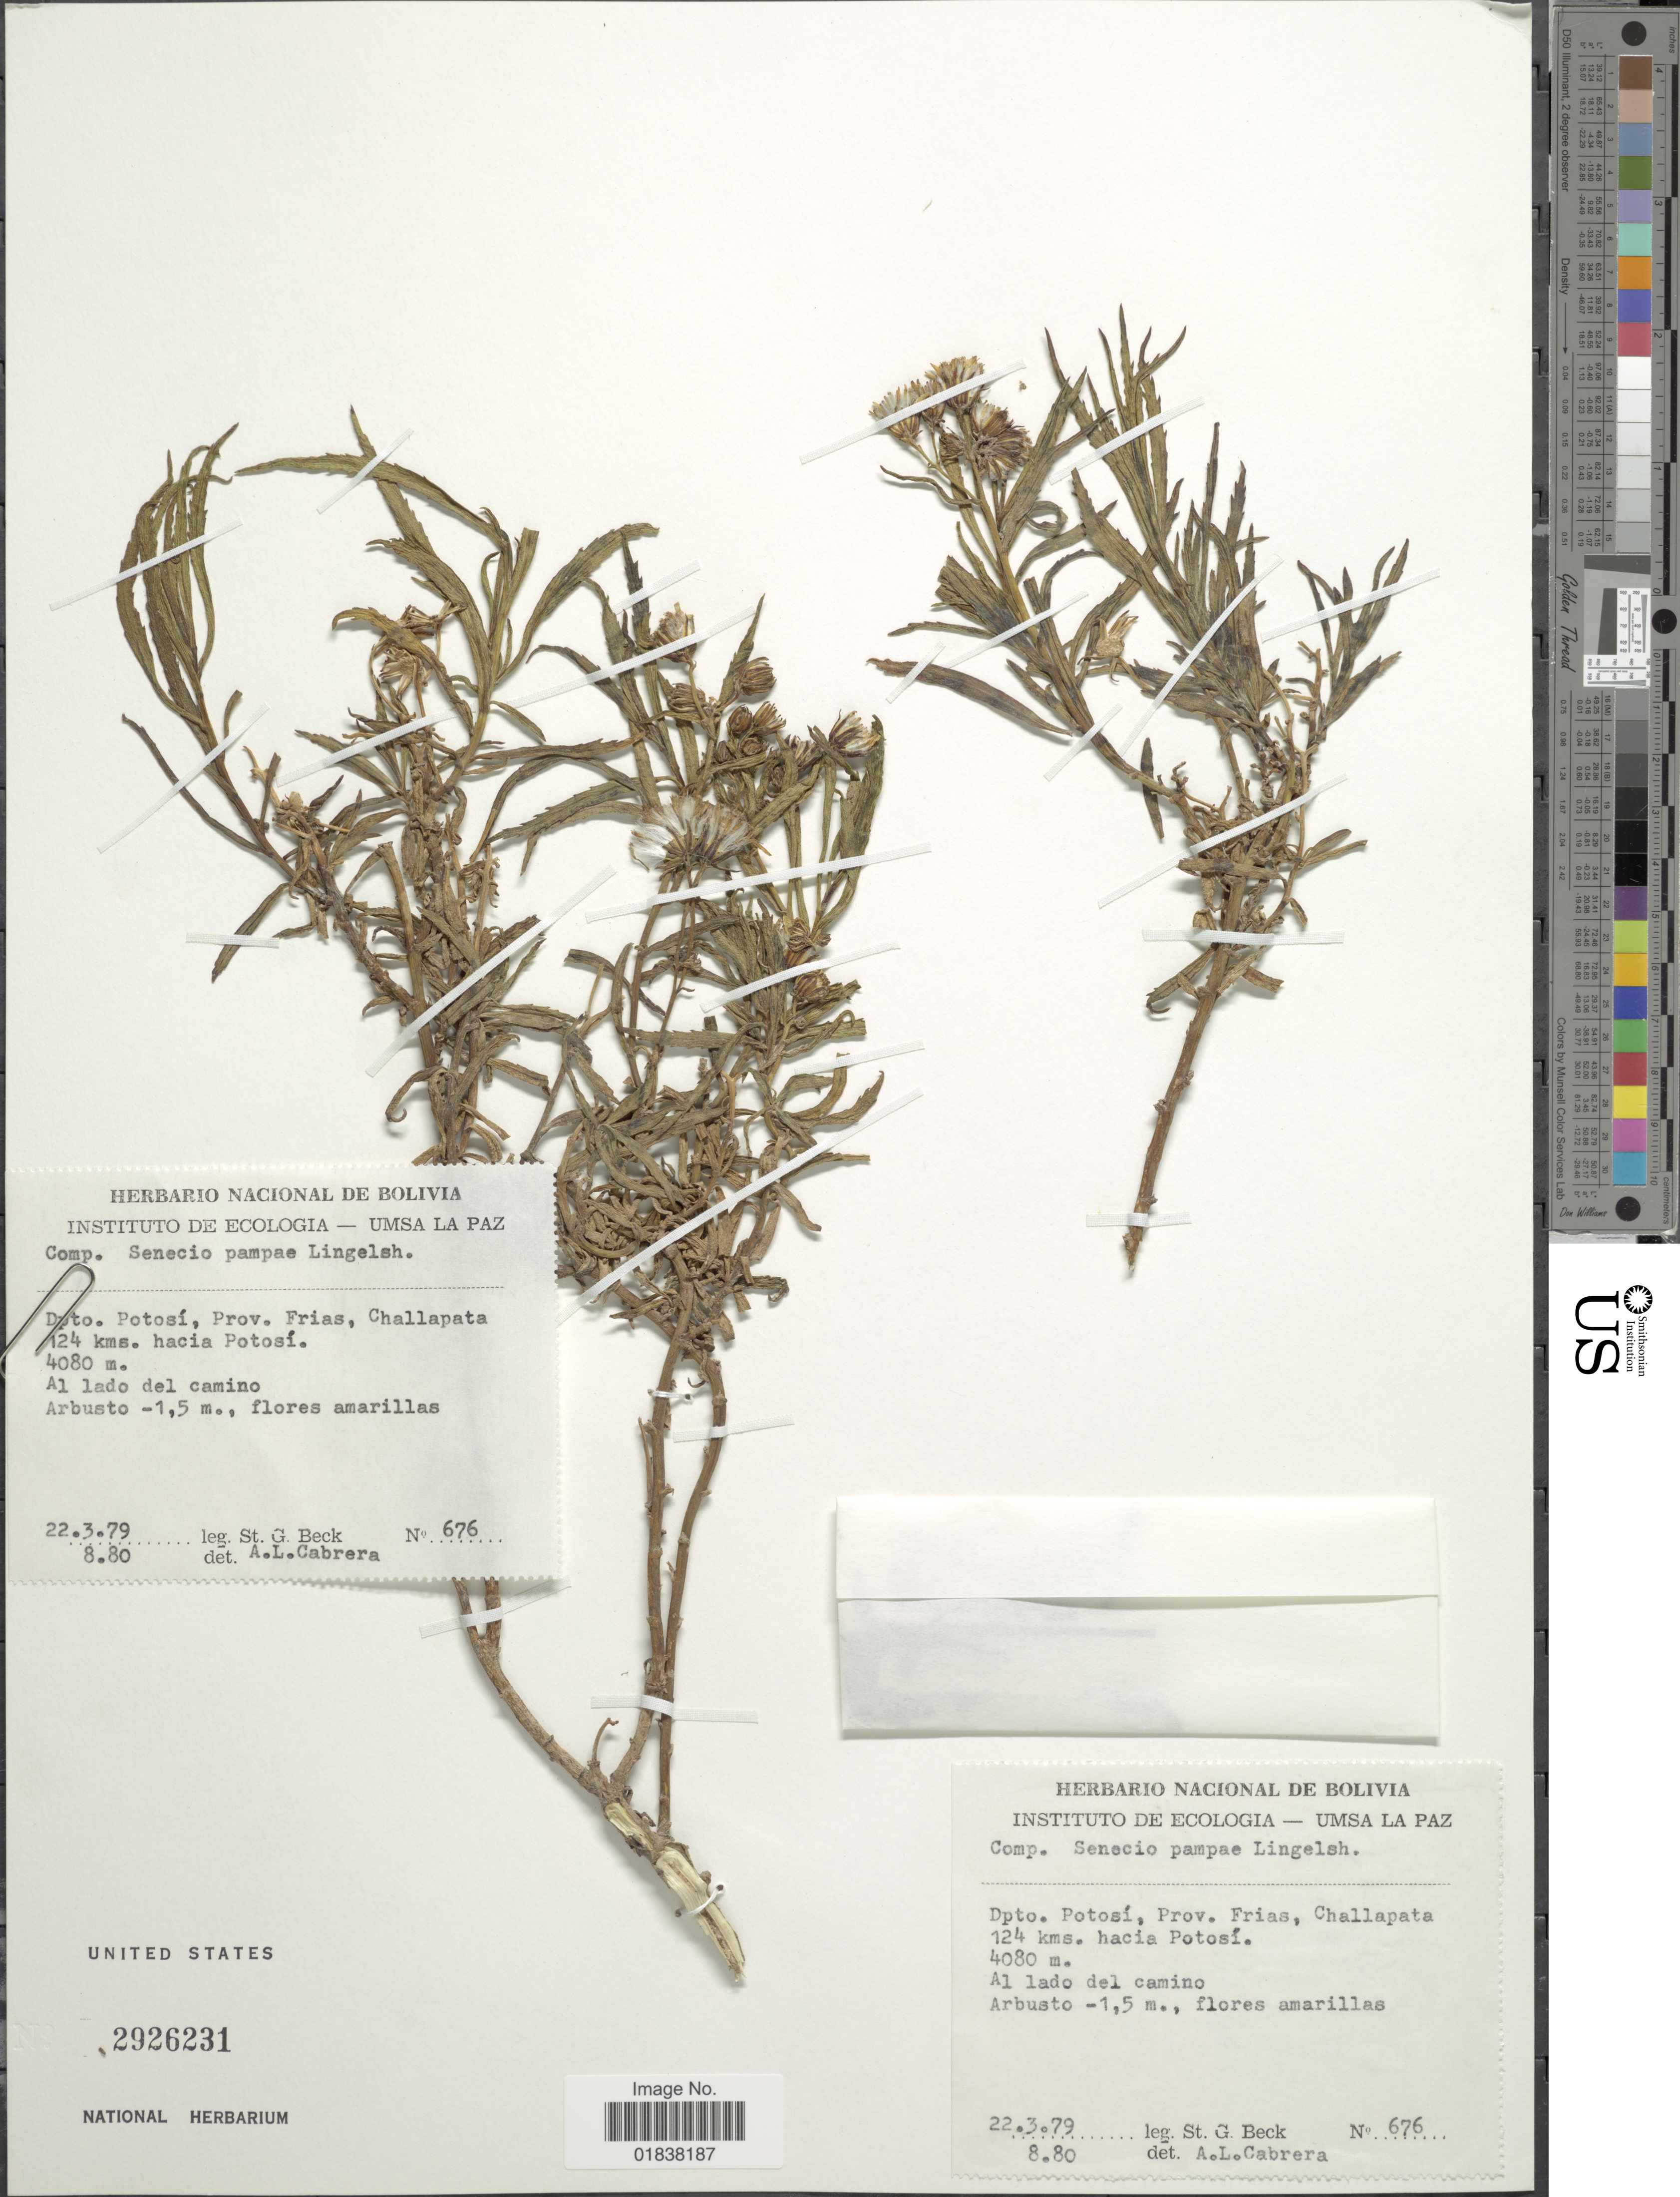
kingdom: Plantae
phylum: Tracheophyta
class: Magnoliopsida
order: Asterales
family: Asteraceae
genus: Senecio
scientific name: Senecio pampae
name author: Lingelsh.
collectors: S. G. Beck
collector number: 676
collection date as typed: Transcribed d/m/y: 22/3/79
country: Bolivia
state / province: Potosi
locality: Prov. Frias, Challapata, 124 kms hacia Potosi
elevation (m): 4080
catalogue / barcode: US 2926231